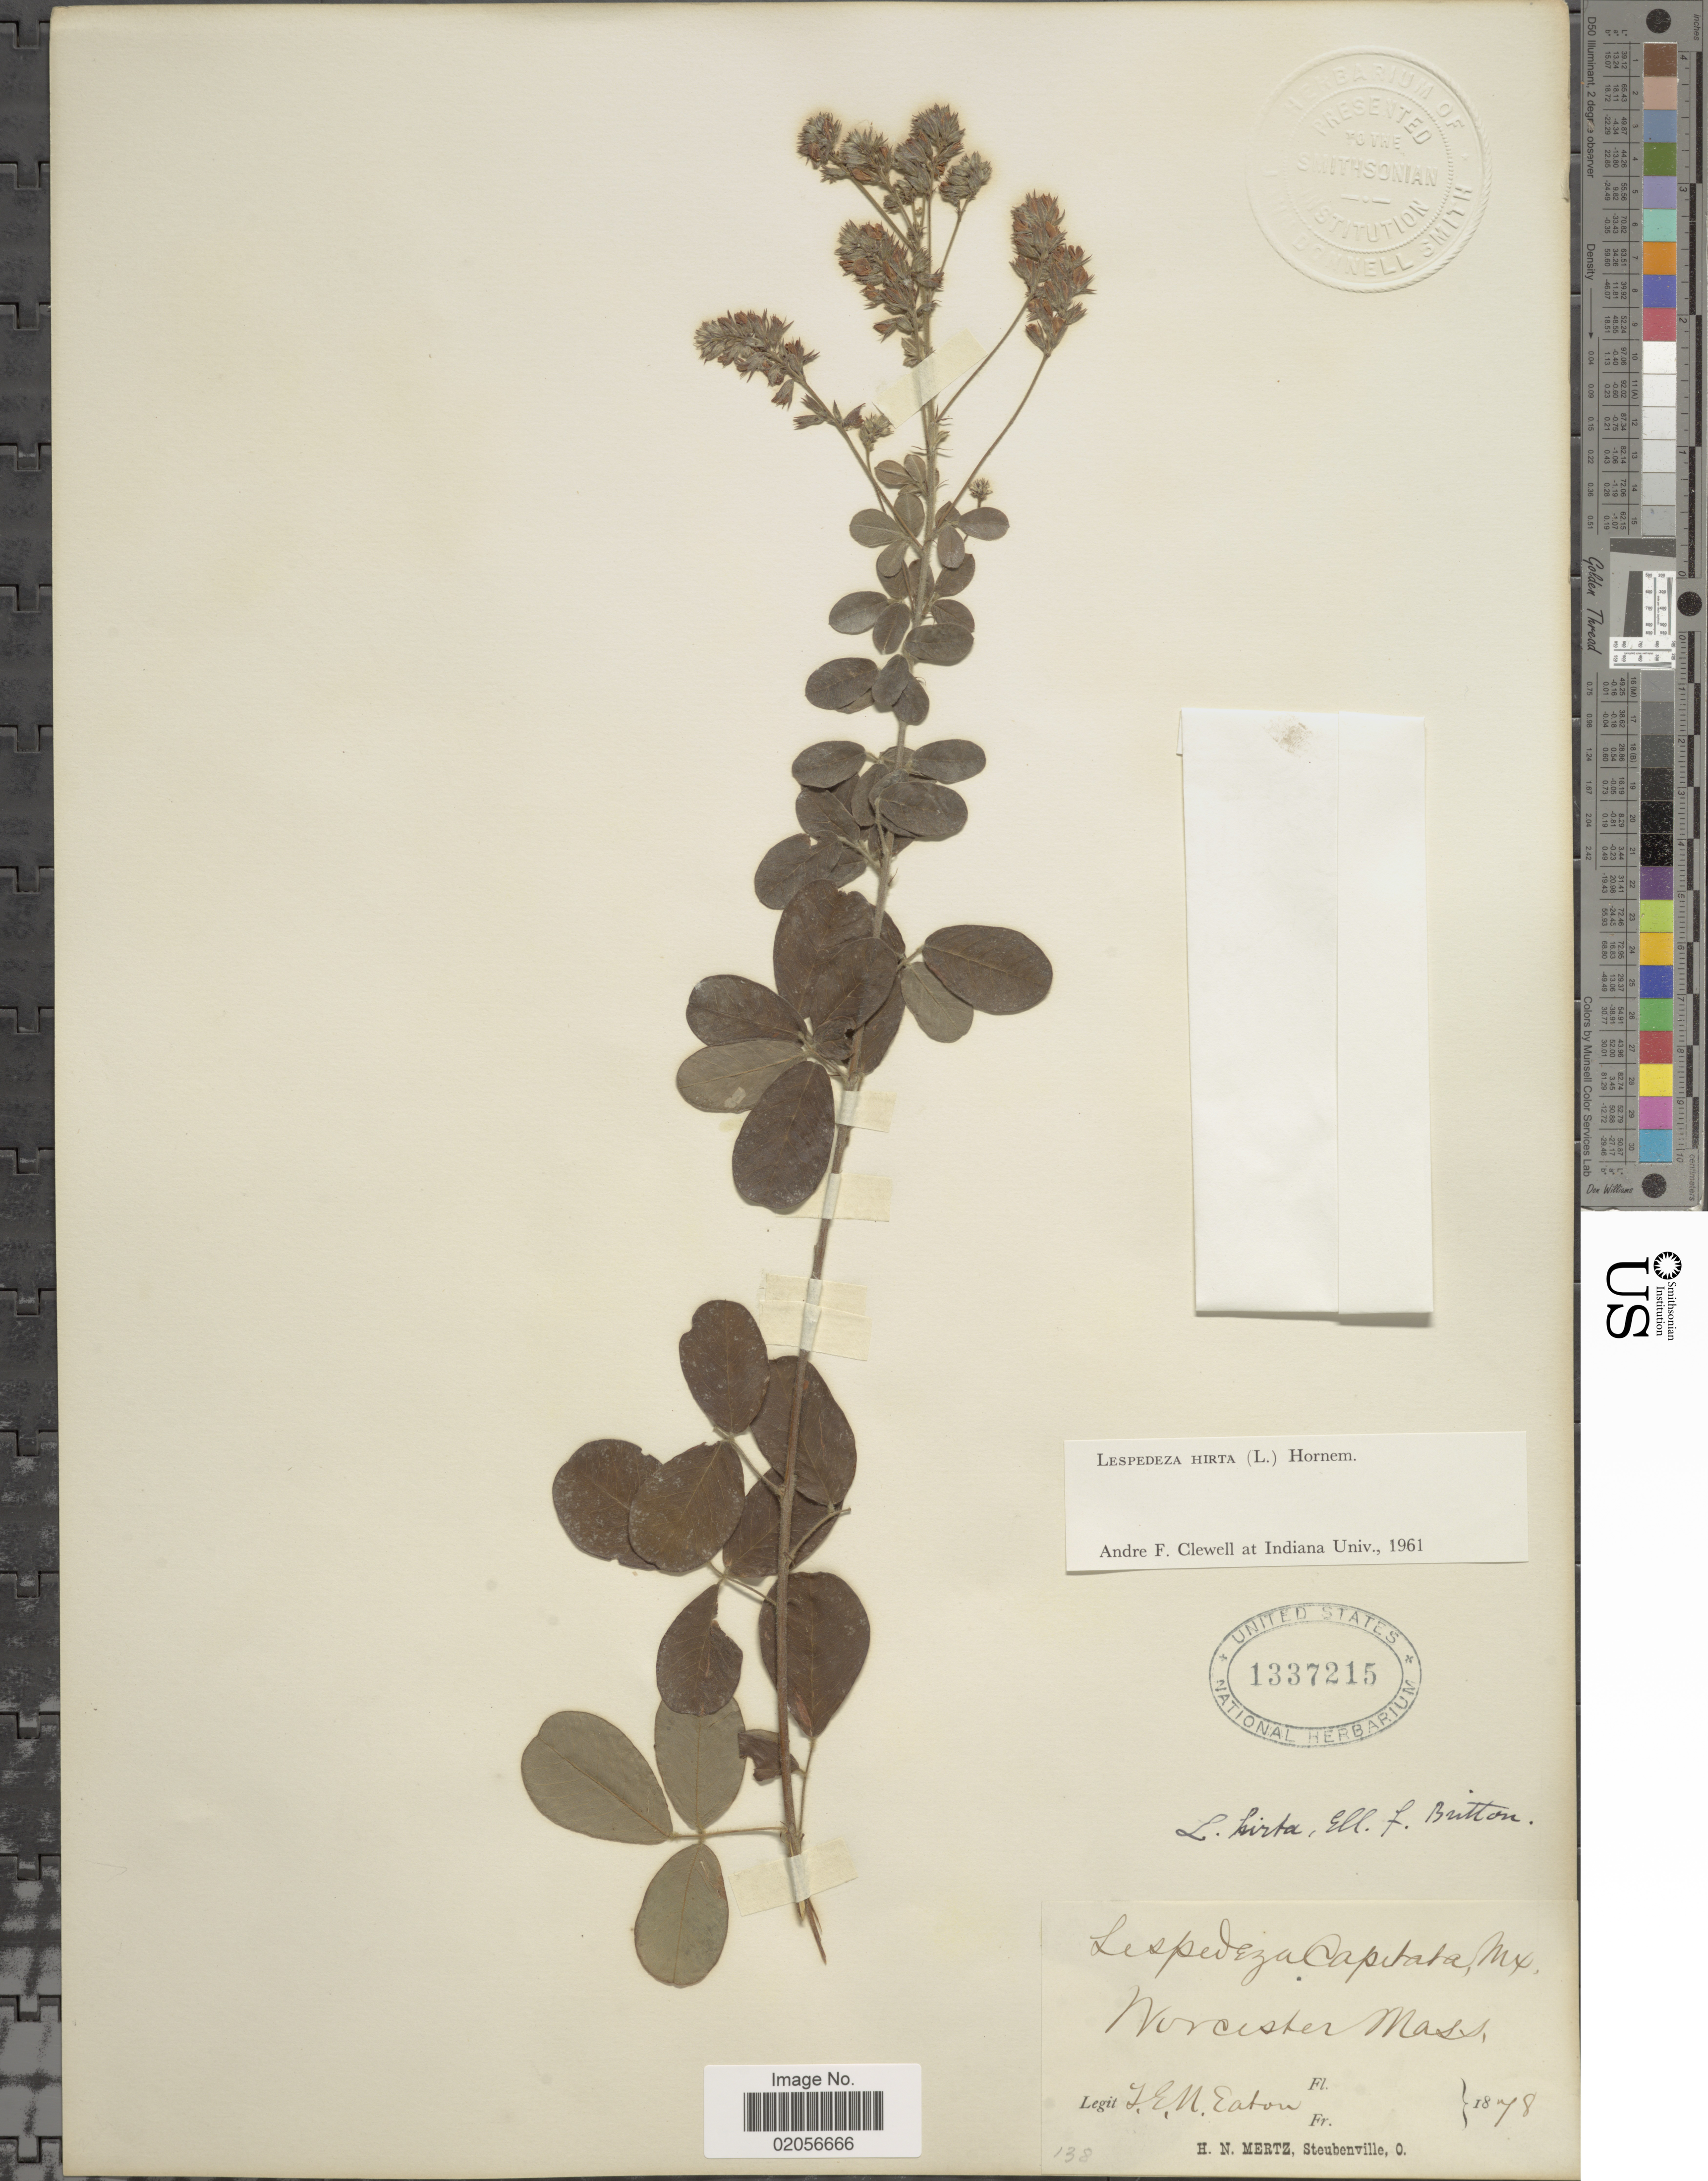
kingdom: Plantae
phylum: Tracheophyta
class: Magnoliopsida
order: Fabales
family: Fabaceae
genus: Lespedeza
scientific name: Lespedeza hirta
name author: (L.) Hornem.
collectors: J. Eaton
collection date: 1878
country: United States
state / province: Massachusetts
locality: Worcester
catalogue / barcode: US 1337215